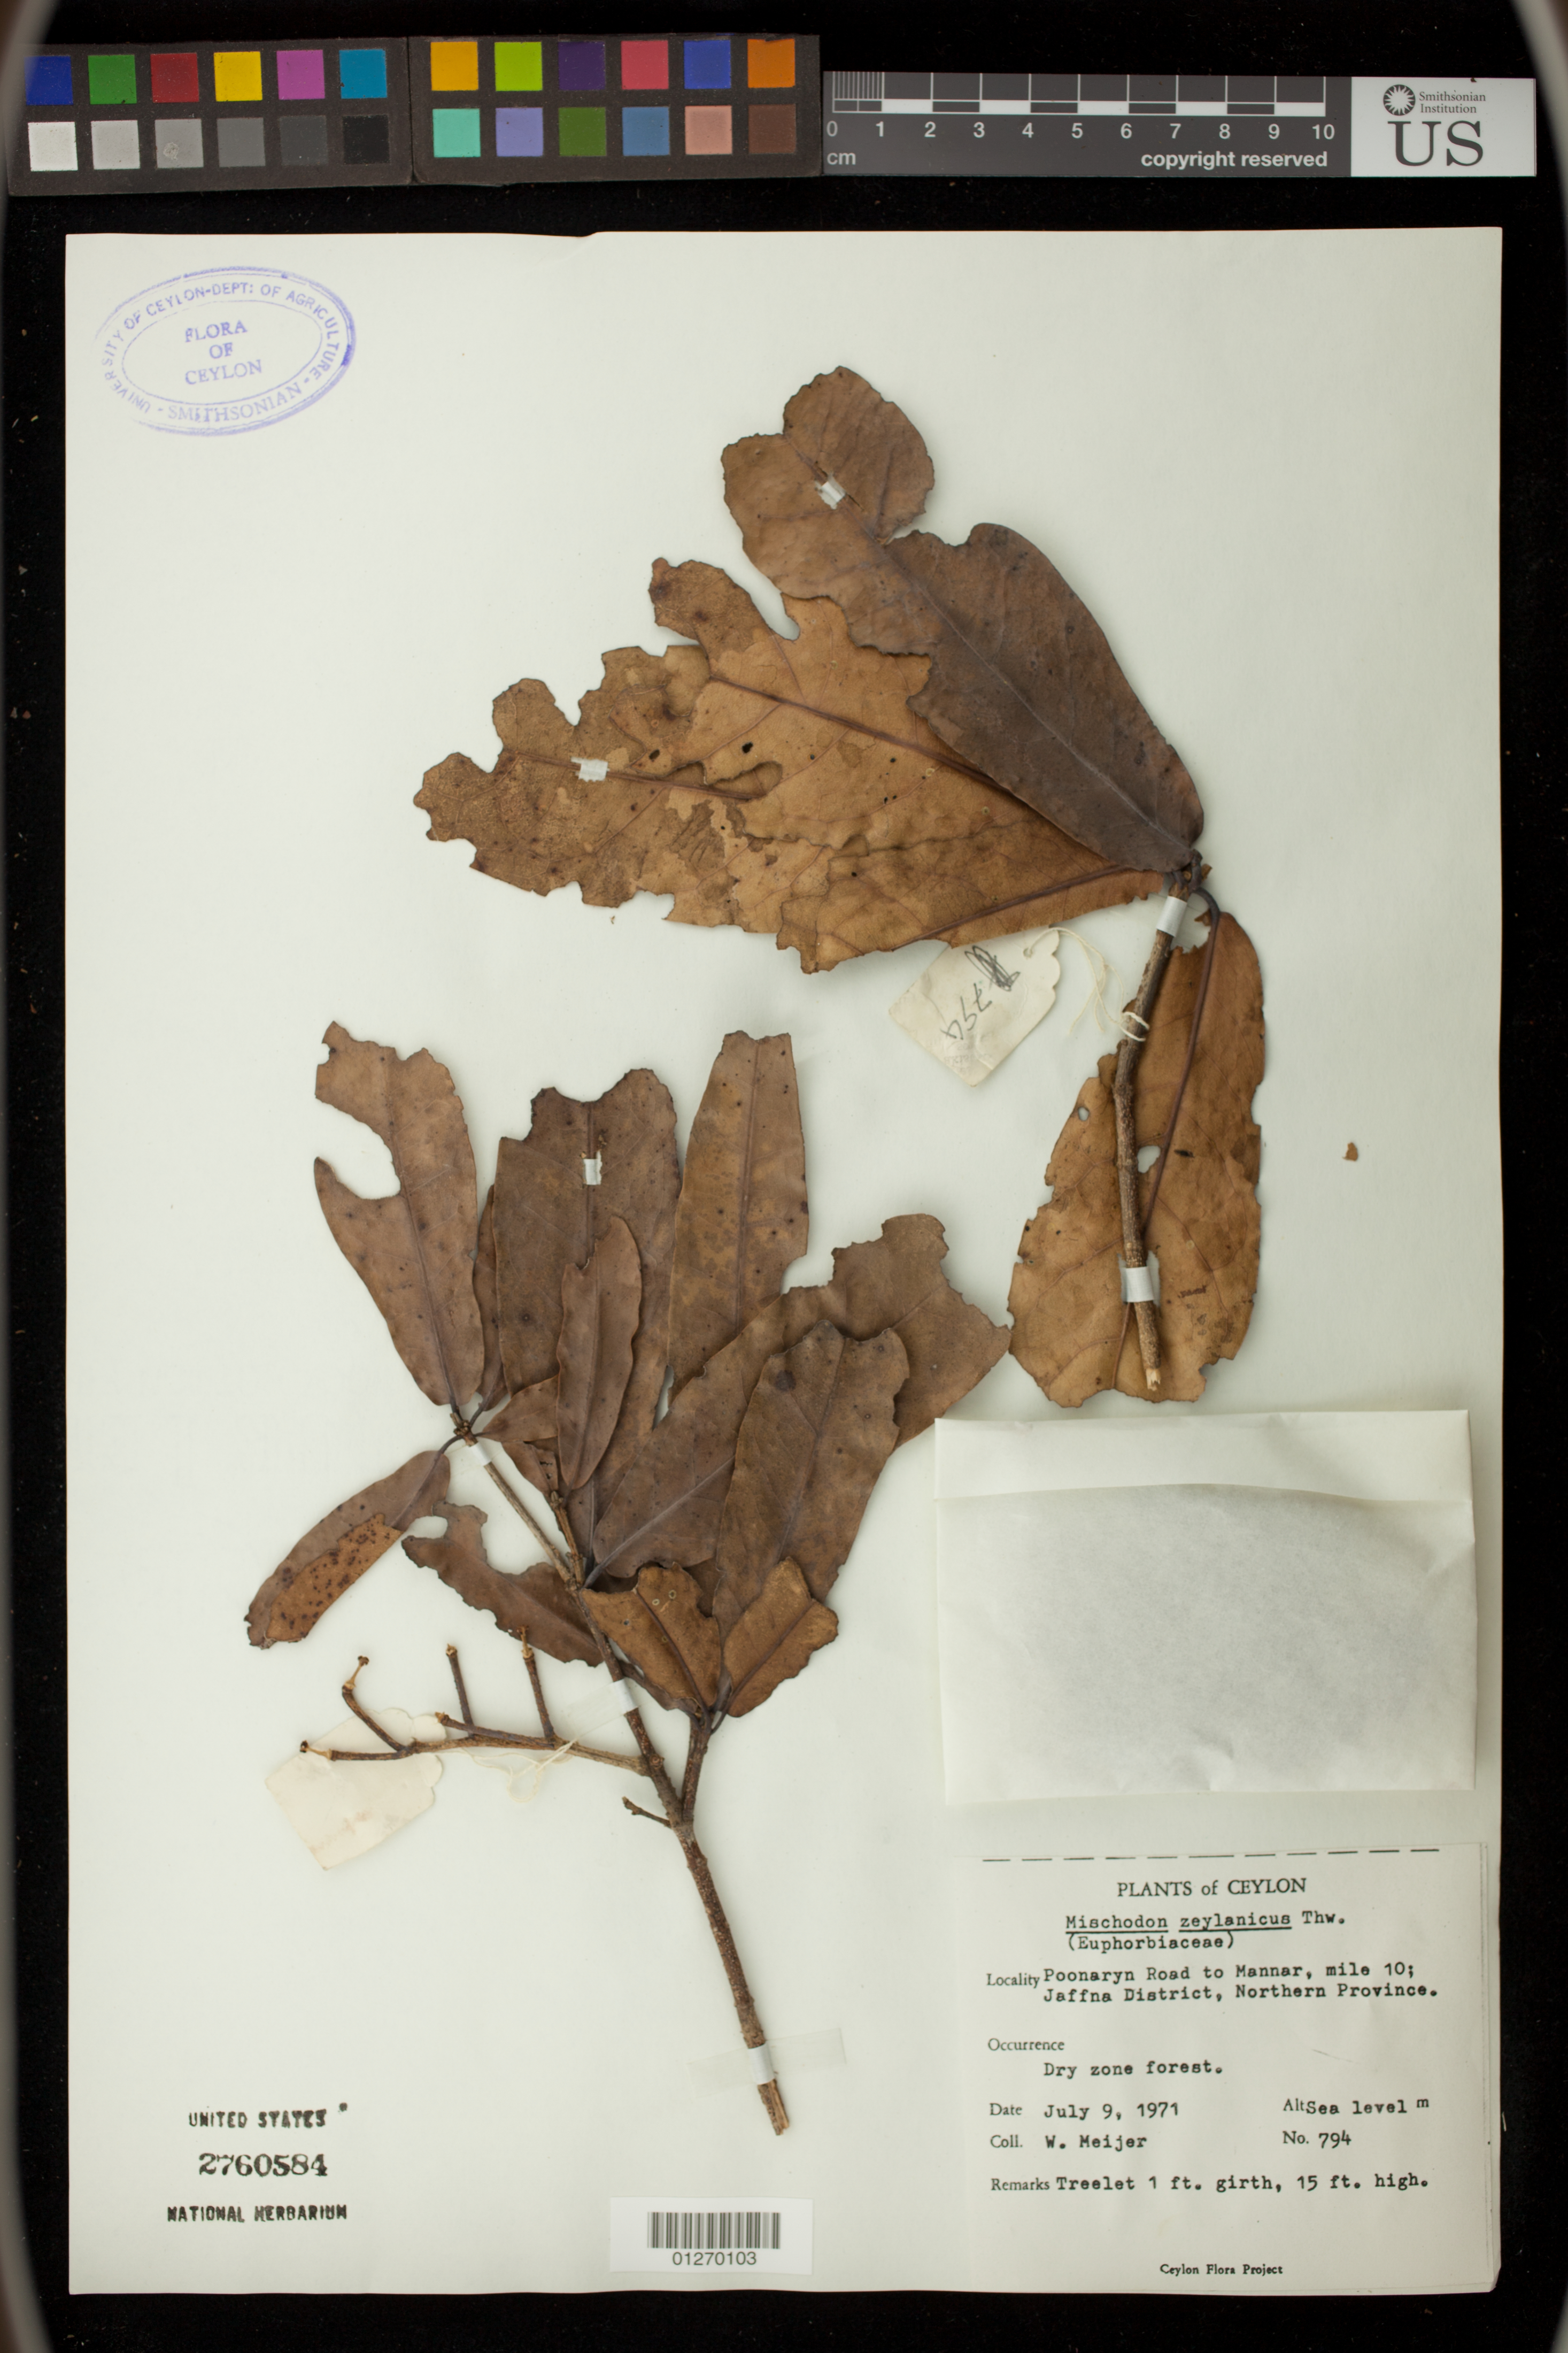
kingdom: Plantae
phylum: Tracheophyta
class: Magnoliopsida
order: Malpighiales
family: Picrodendraceae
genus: Mischodon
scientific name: Mischodon zeylanicus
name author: Thwaites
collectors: W. Meijer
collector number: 794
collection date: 1971-07-09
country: Sri Lanka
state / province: Northern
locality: Poonaryn Road to Mannar, mile 10; Jaffna District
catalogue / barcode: US 2760584